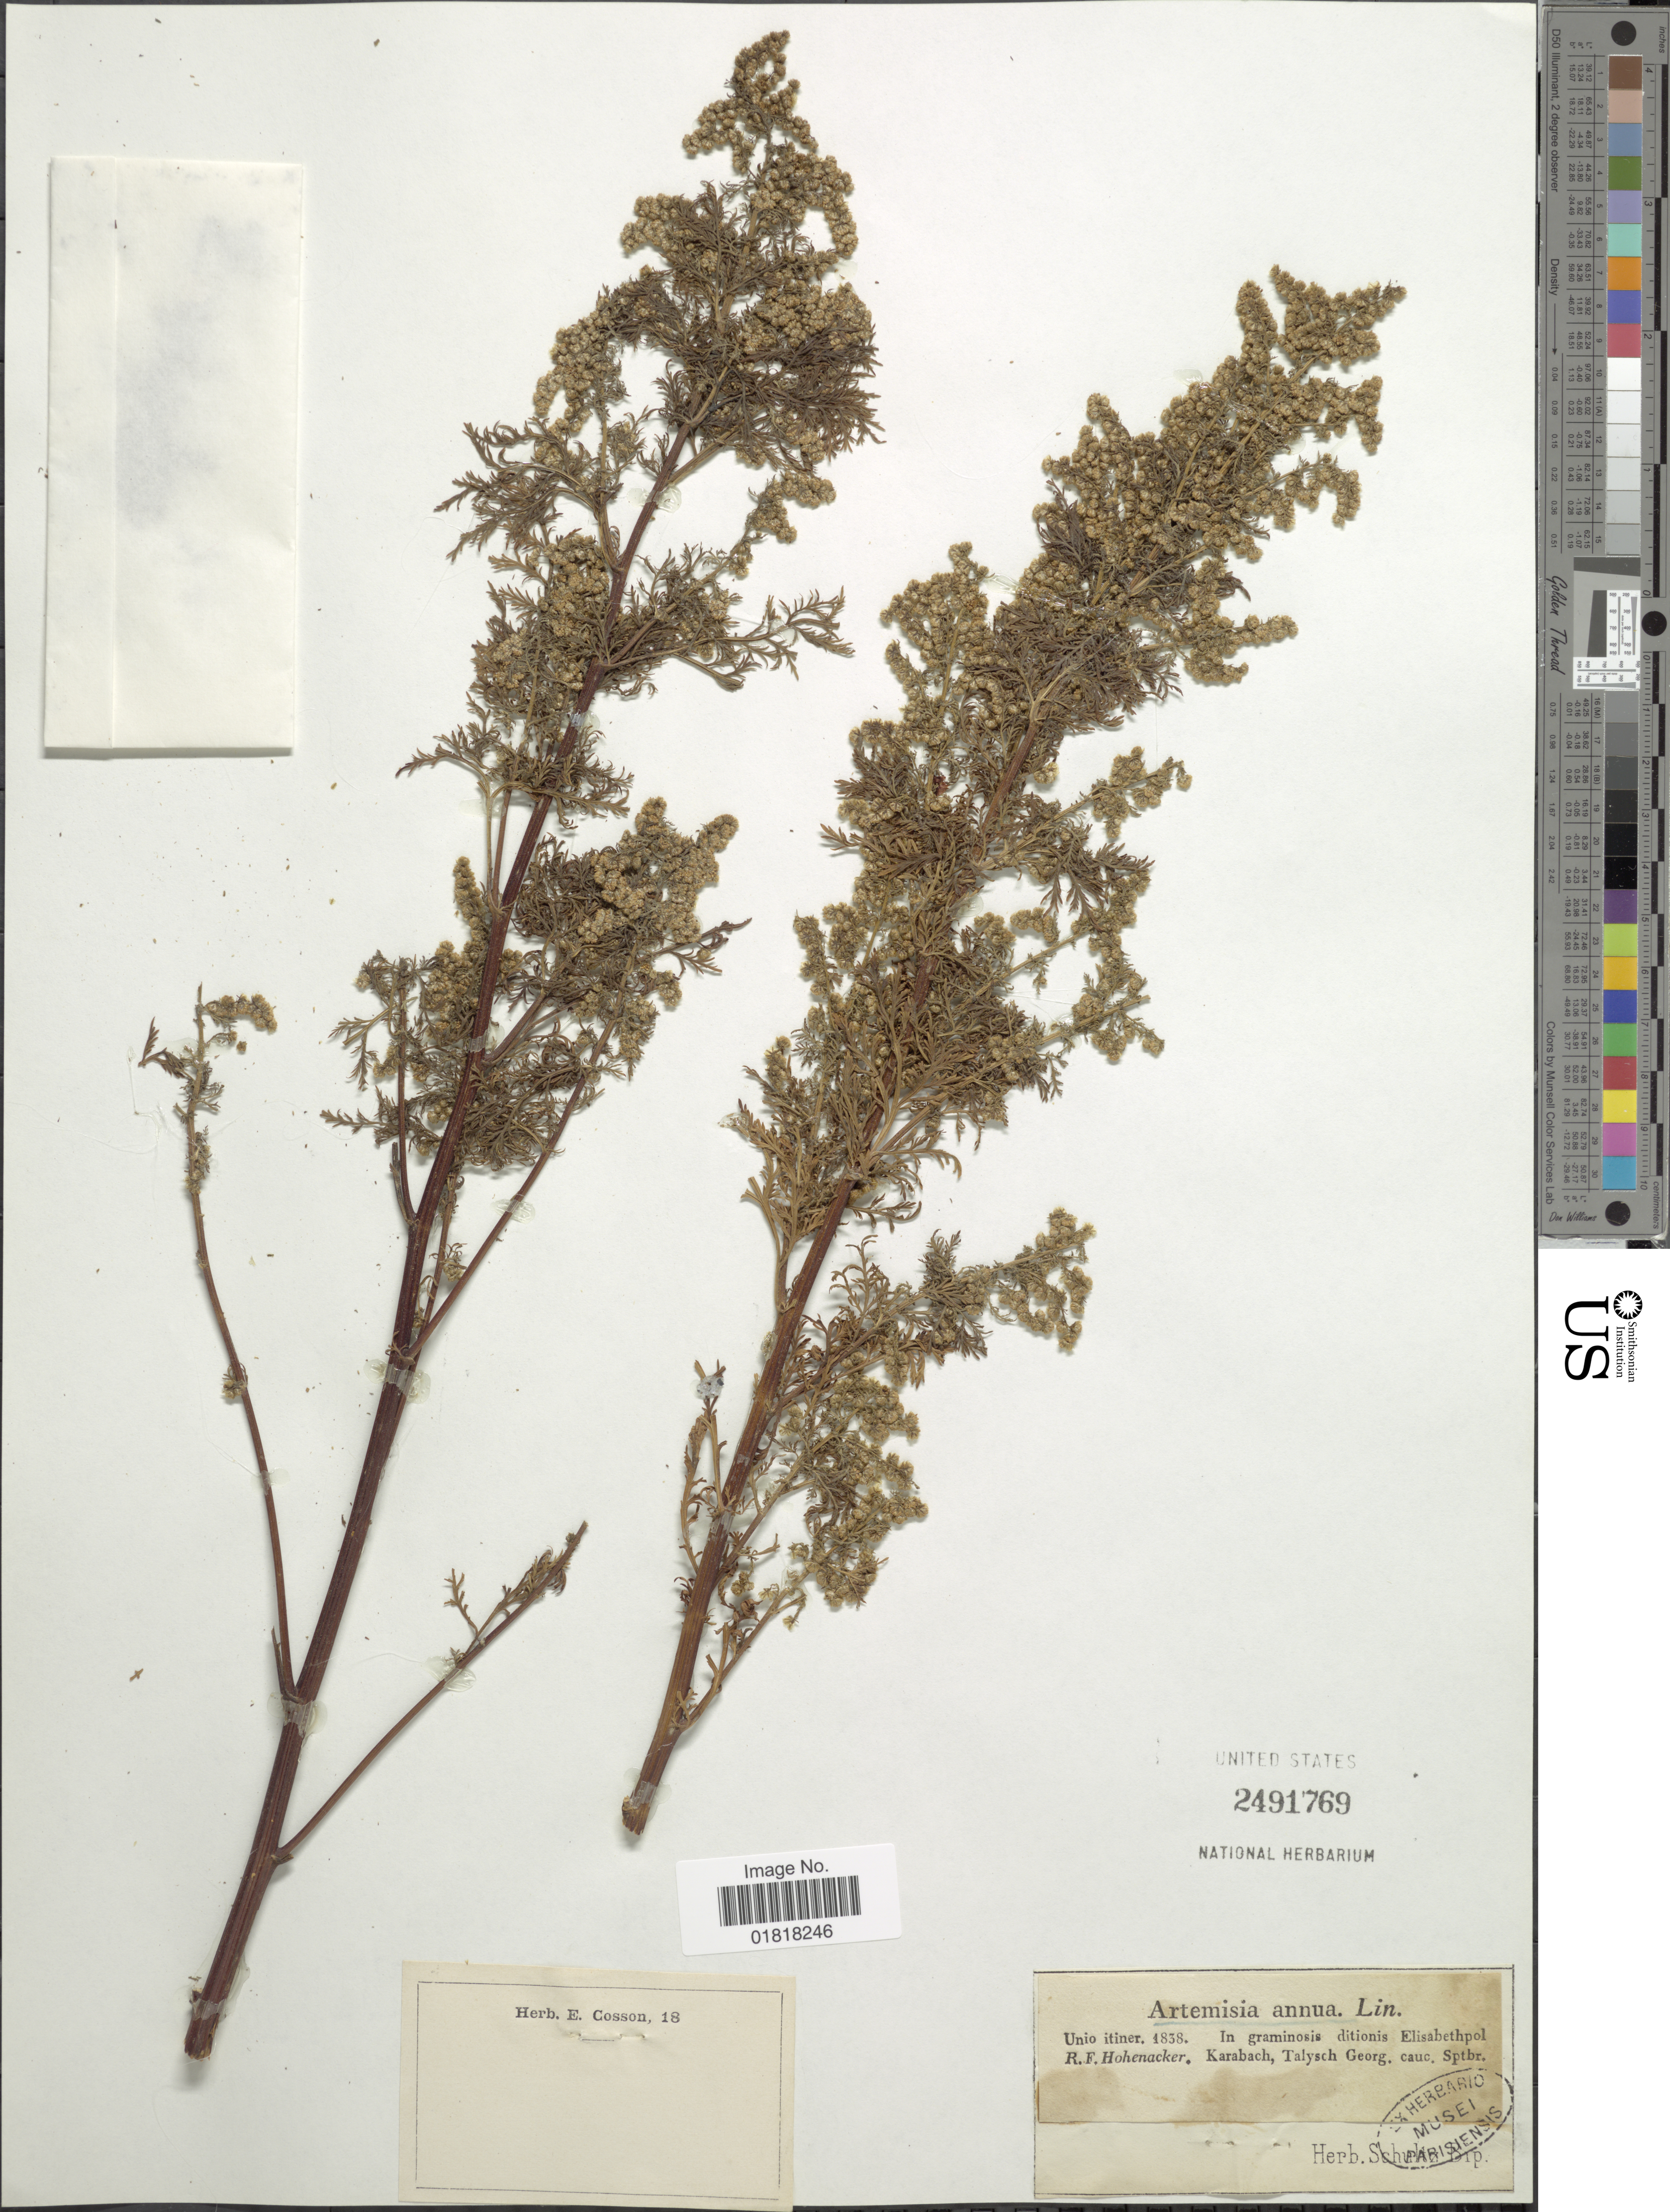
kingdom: Plantae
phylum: Tracheophyta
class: Magnoliopsida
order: Asterales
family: Asteraceae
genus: Artemisia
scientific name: Artemisia annua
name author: L.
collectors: R. F. Hohenacker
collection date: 1838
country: Georgia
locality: In graminosis ditionis Elisabethspol, Karabach, Talysch Georg. vauc. Sptbr.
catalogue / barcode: US 2491769